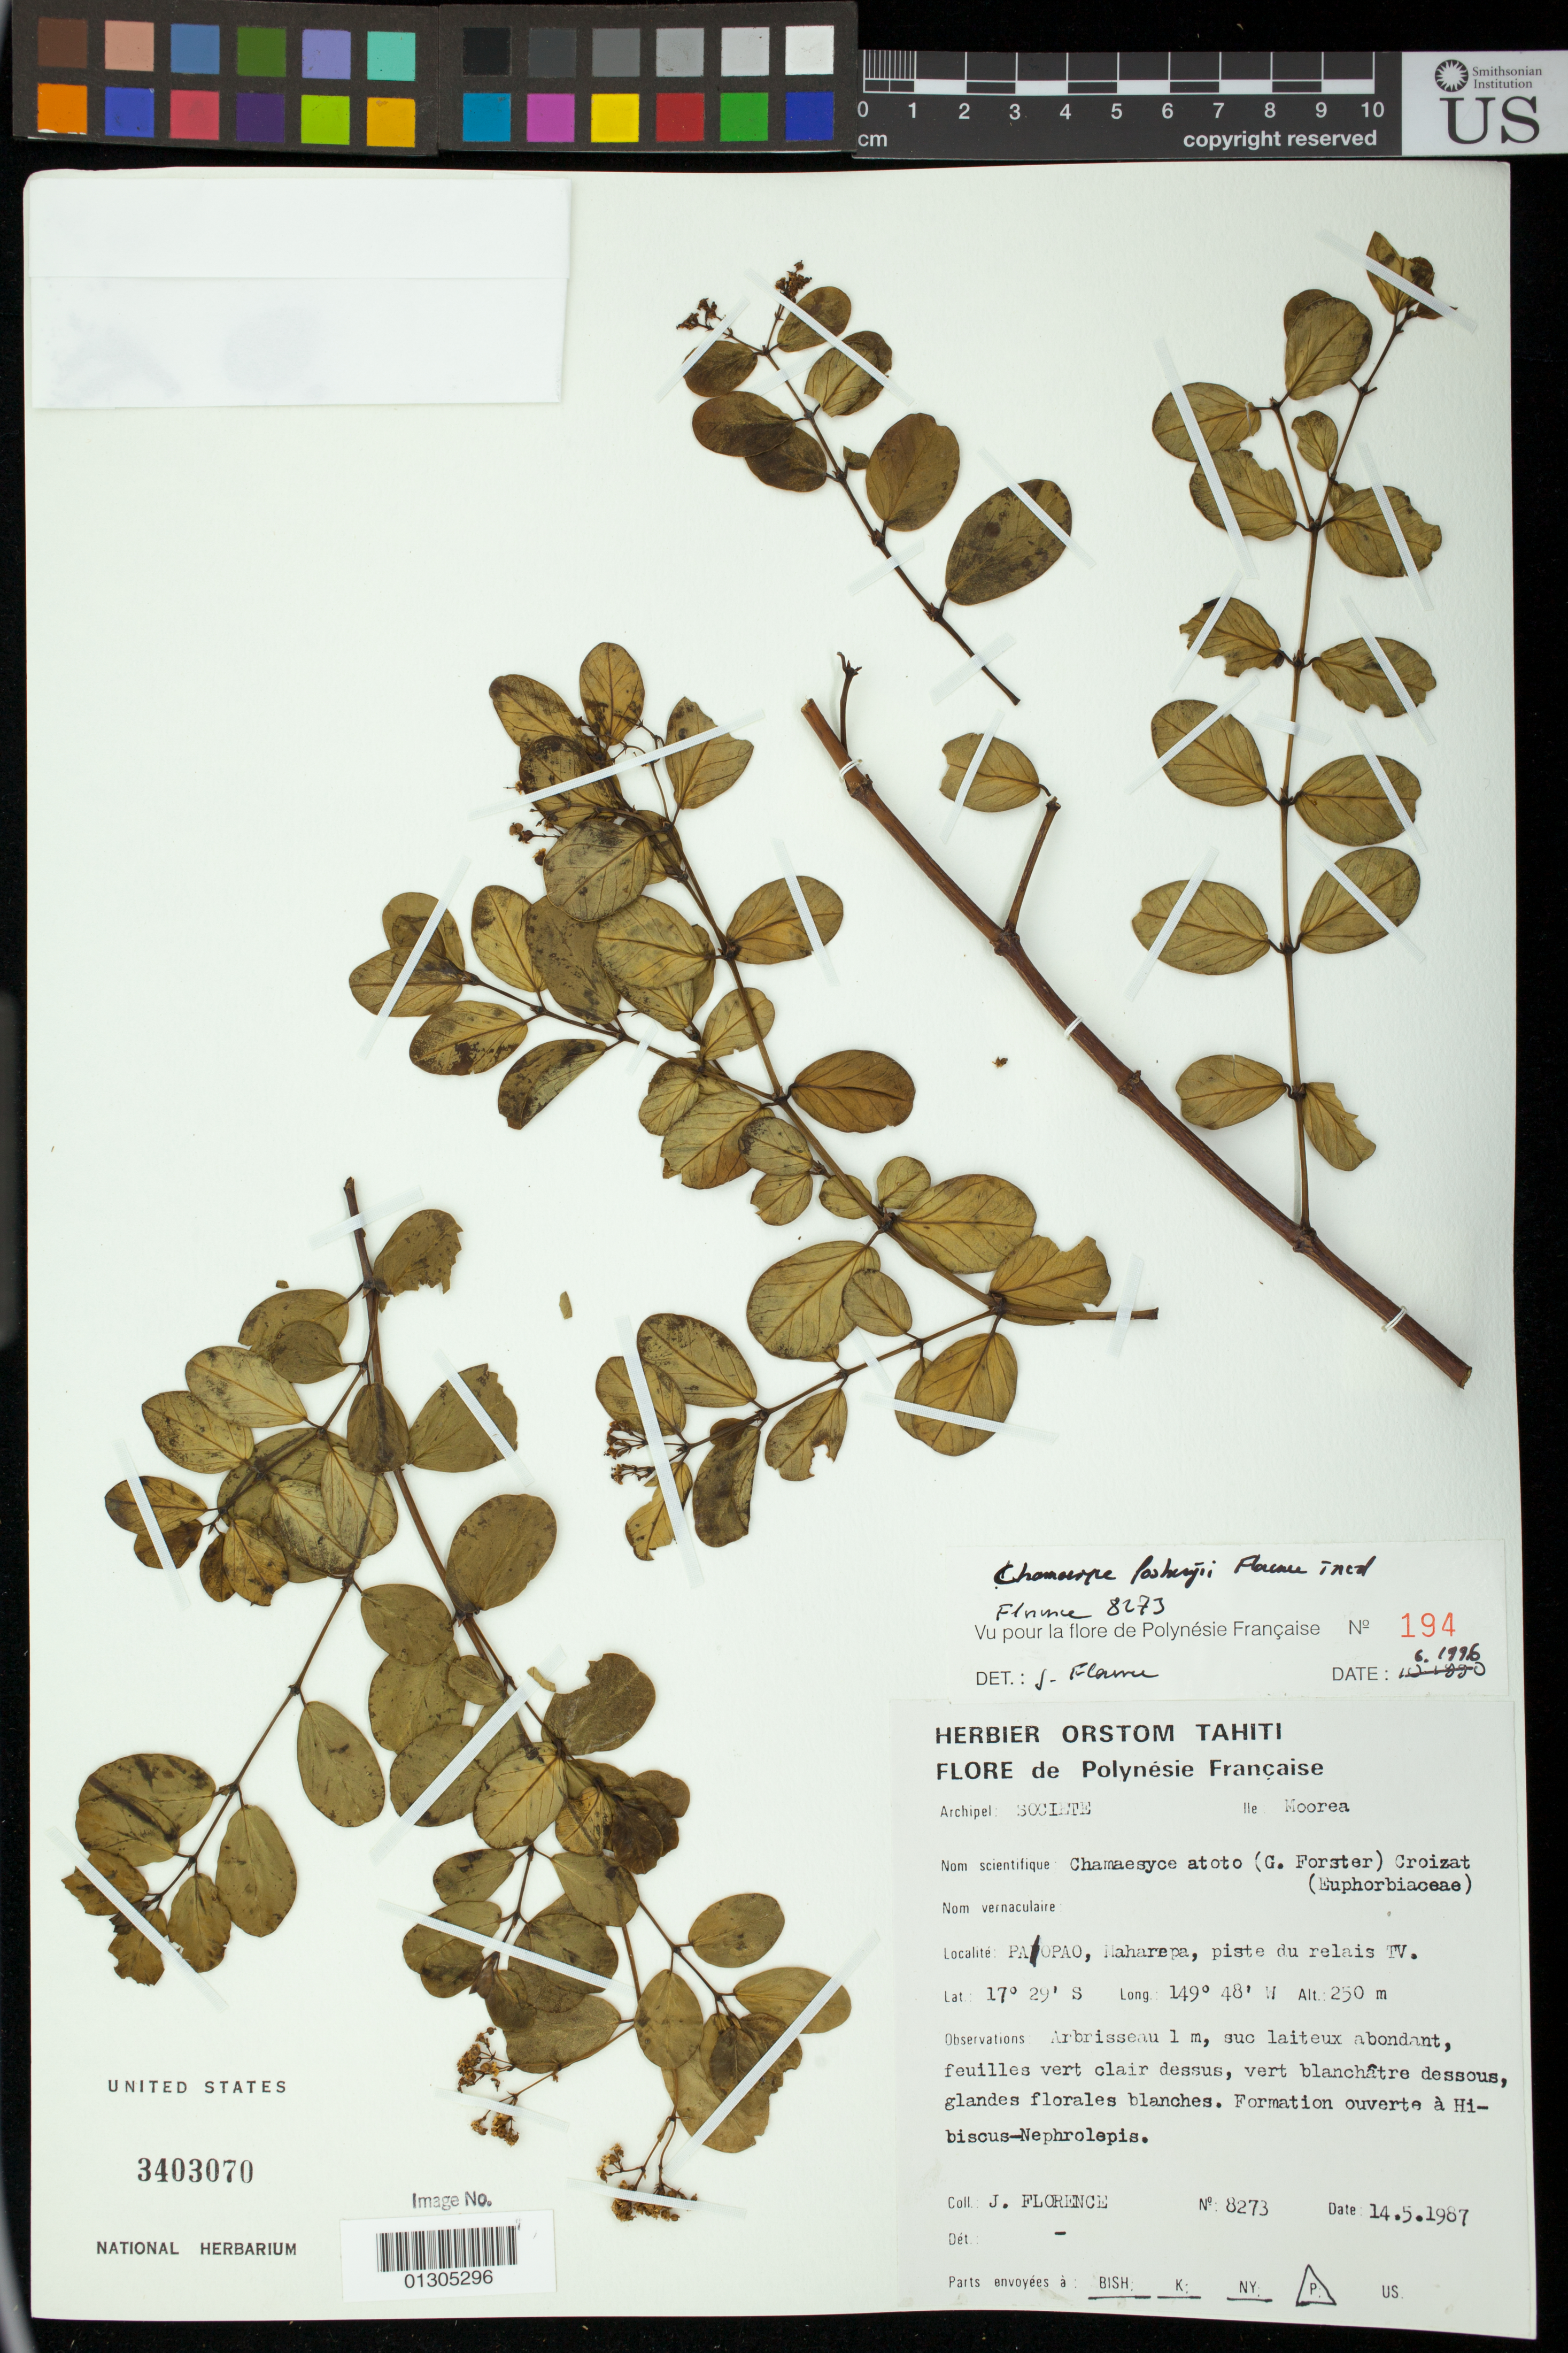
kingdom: Plantae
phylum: Tracheophyta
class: Magnoliopsida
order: Malpighiales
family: Euphorbiaceae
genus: Euphorbia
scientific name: Euphorbia fosbergii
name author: (J. Florence) Govaerts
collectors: J. Florence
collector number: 8273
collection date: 1987-05-14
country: French Polynesia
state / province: Îles du Vent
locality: PAOPAO, Maharepa, piste du relais TV.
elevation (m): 250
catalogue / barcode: US 3403070